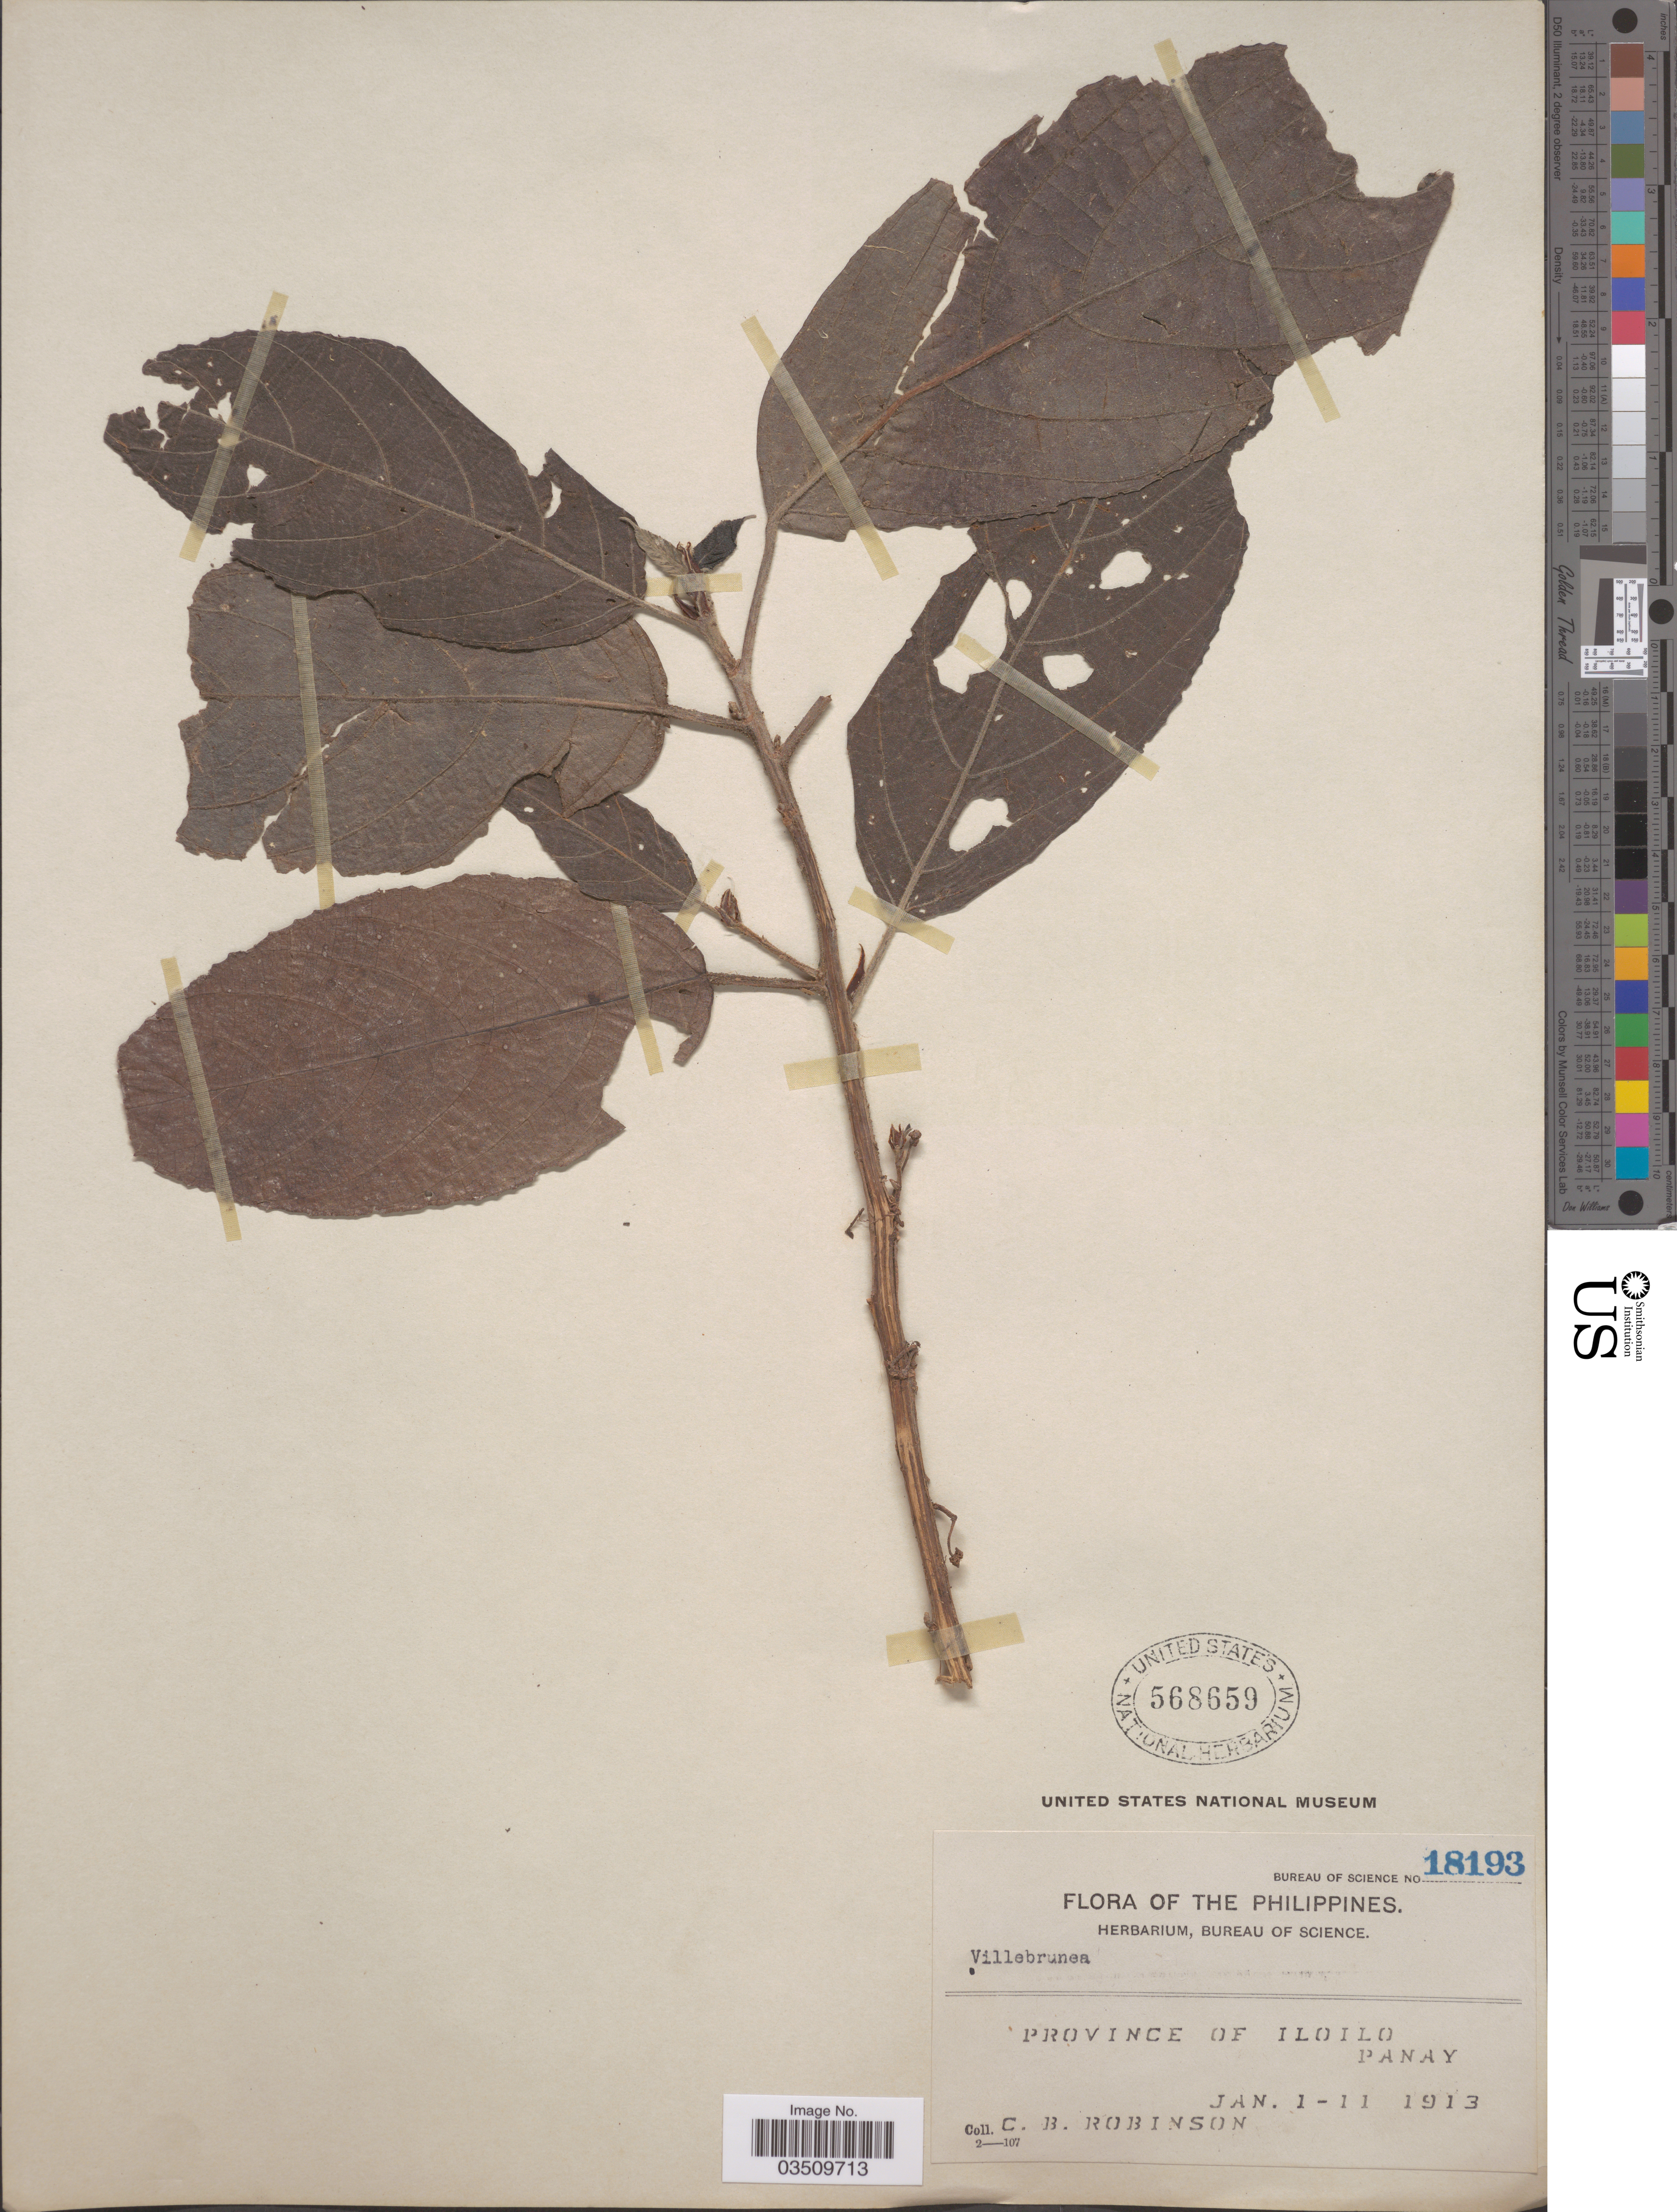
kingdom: Plantae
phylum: Tracheophyta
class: Magnoliopsida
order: Rosales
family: Urticaceae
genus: Oreocnide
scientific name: Oreocnide sp.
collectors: C. Robinson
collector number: Bureau of Science 18193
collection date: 1913-01-01/1913-01-11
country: Philippines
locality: Province of Iloilo. Panay.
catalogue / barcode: US 568659